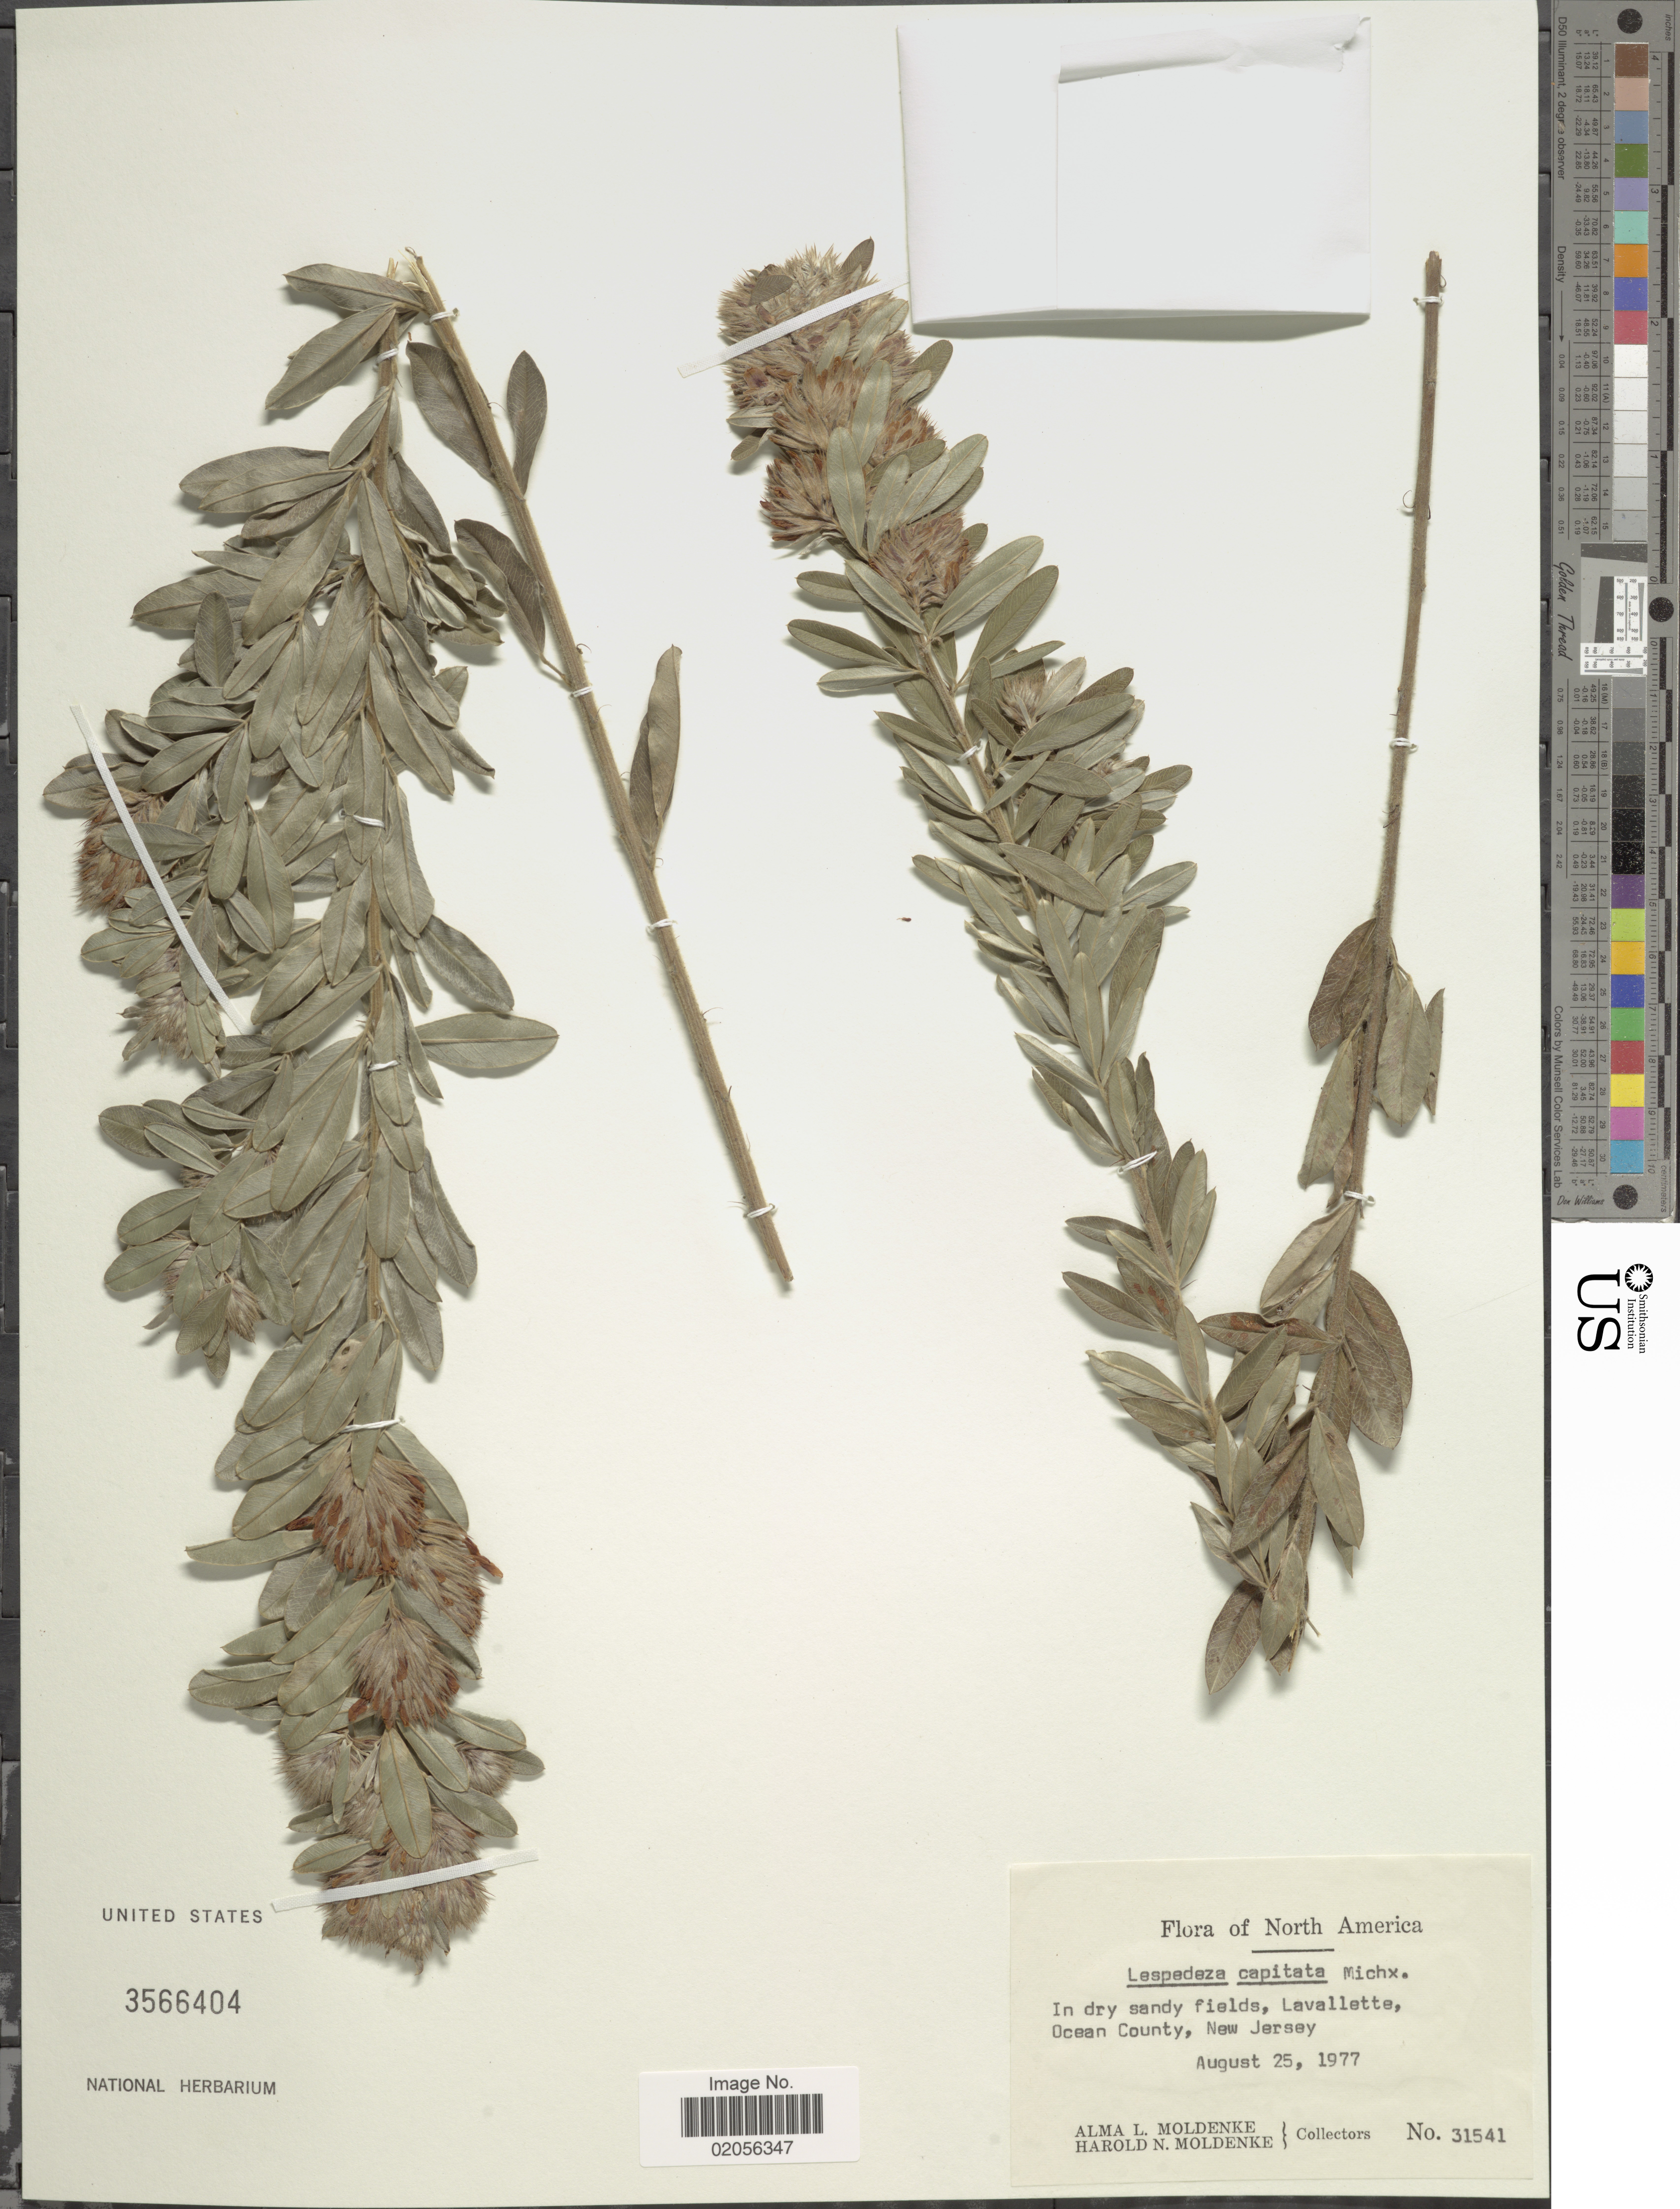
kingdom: Plantae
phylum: Tracheophyta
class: Magnoliopsida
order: Fabales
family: Fabaceae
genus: Lespedeza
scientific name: Lespedeza capitata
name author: Michx.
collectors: A. L. Moldenke & H. N. Moldenke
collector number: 31541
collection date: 1977-08-25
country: United States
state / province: New Jersey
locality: Lavallette, Ocean County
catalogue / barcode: US 3566404